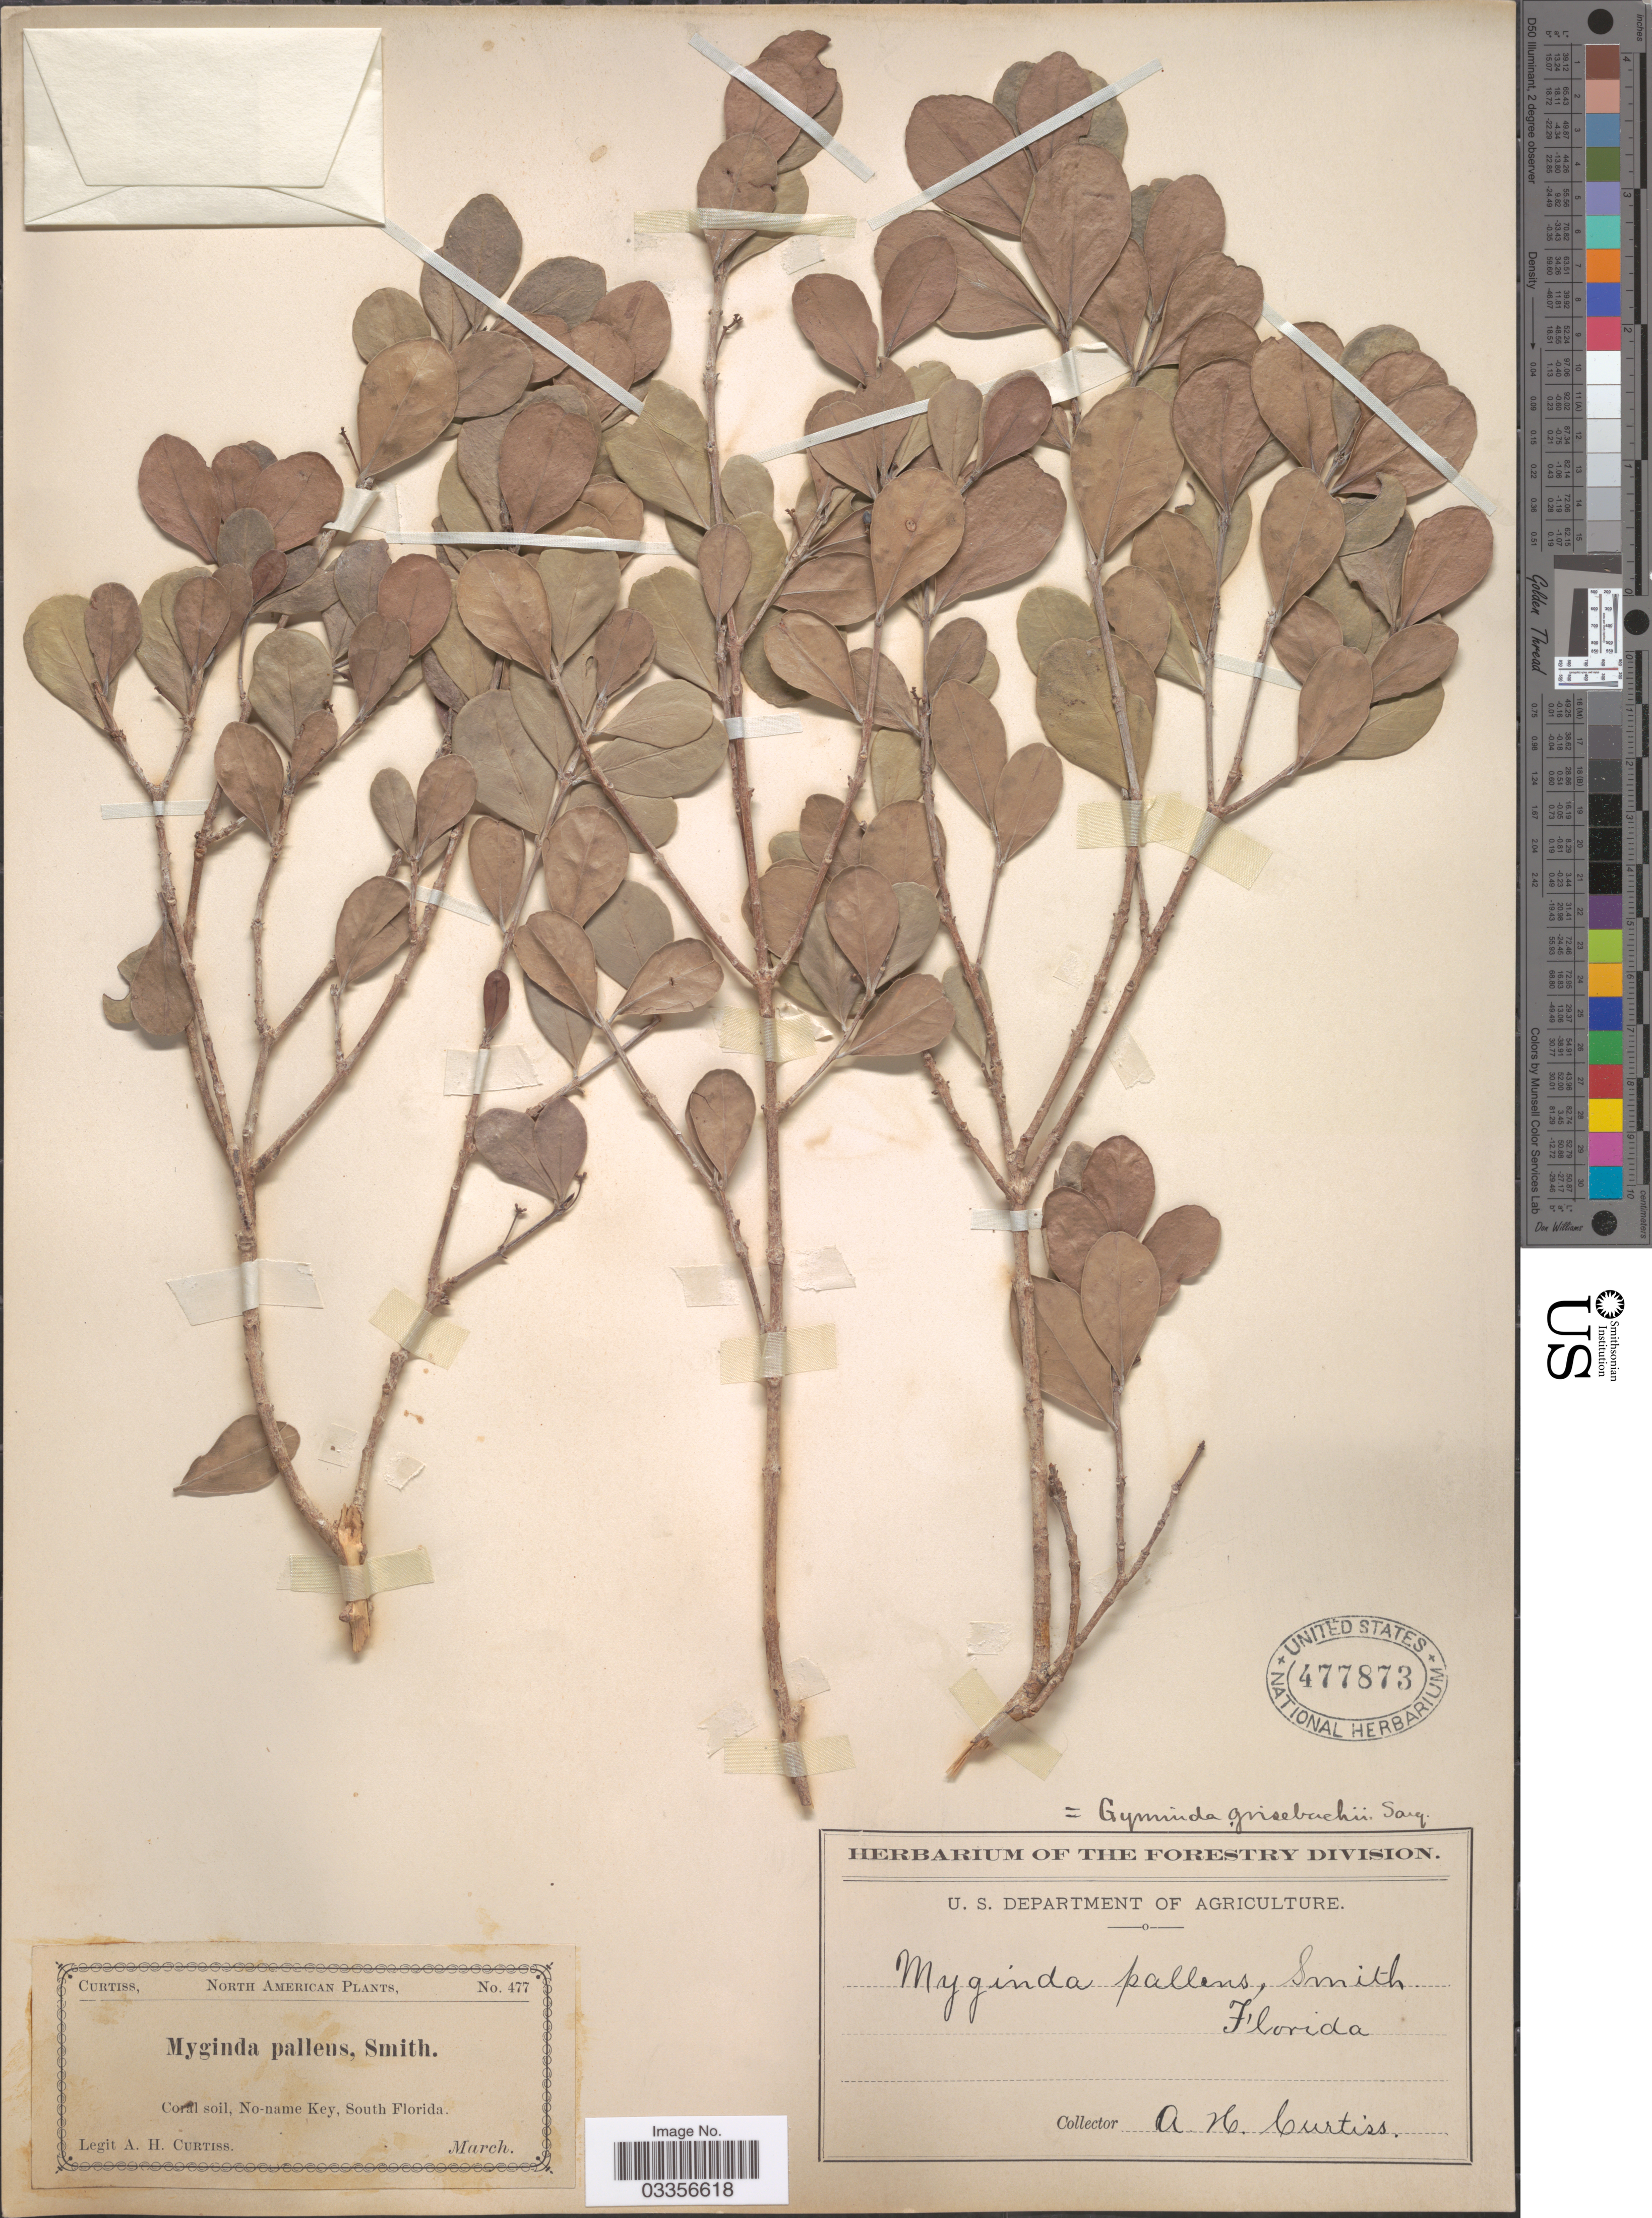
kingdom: Plantae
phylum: Tracheophyta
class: Magnoliopsida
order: Celastrales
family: Celastraceae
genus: Gyminda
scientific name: Gyminda grisebachii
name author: Sarg.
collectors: A. H. Curtiss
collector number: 477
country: United States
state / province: Florida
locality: No-name Key, South Florida.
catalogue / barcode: US 477873